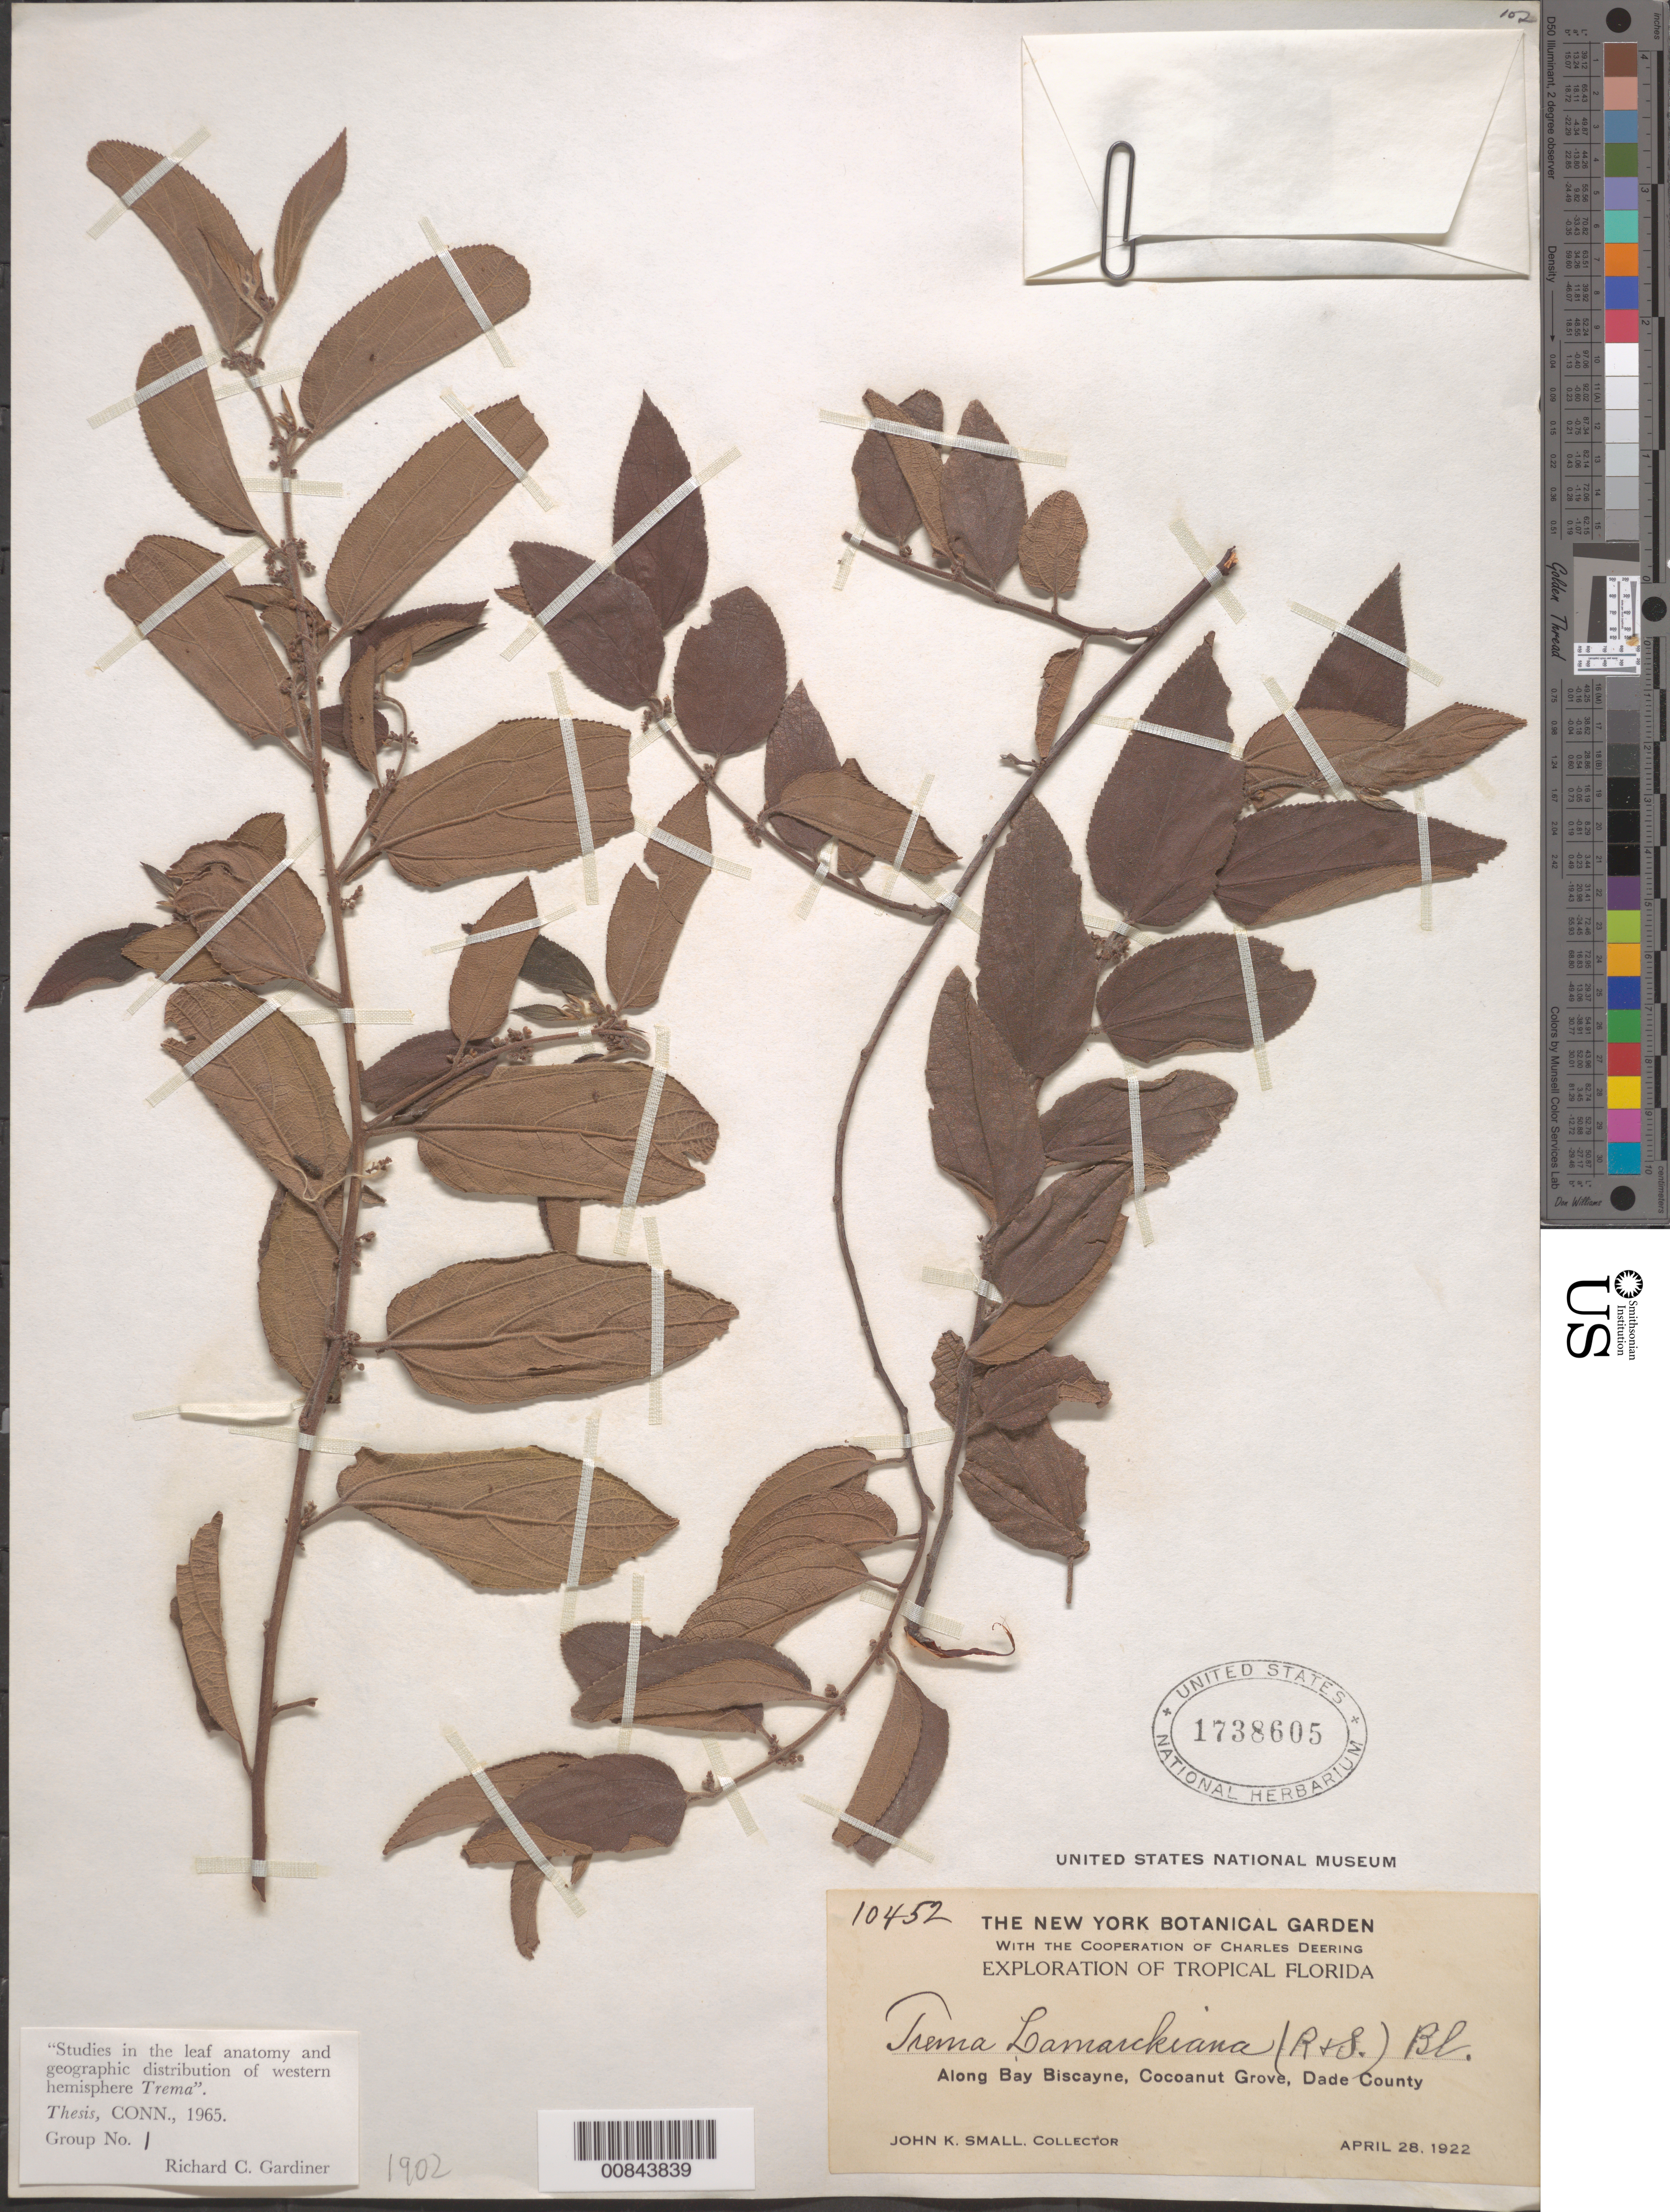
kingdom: Plantae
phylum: Tracheophyta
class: Magnoliopsida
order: Rosales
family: Cannabaceae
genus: Trema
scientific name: Trema lamarckianum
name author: (Schult.) Blume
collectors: J. K. Small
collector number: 10452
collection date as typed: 28 Apr 1922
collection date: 1922-04-28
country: United States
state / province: Florida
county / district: Dade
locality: Along Bay Biscayne, Cocoanut Grove.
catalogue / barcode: US 1738605